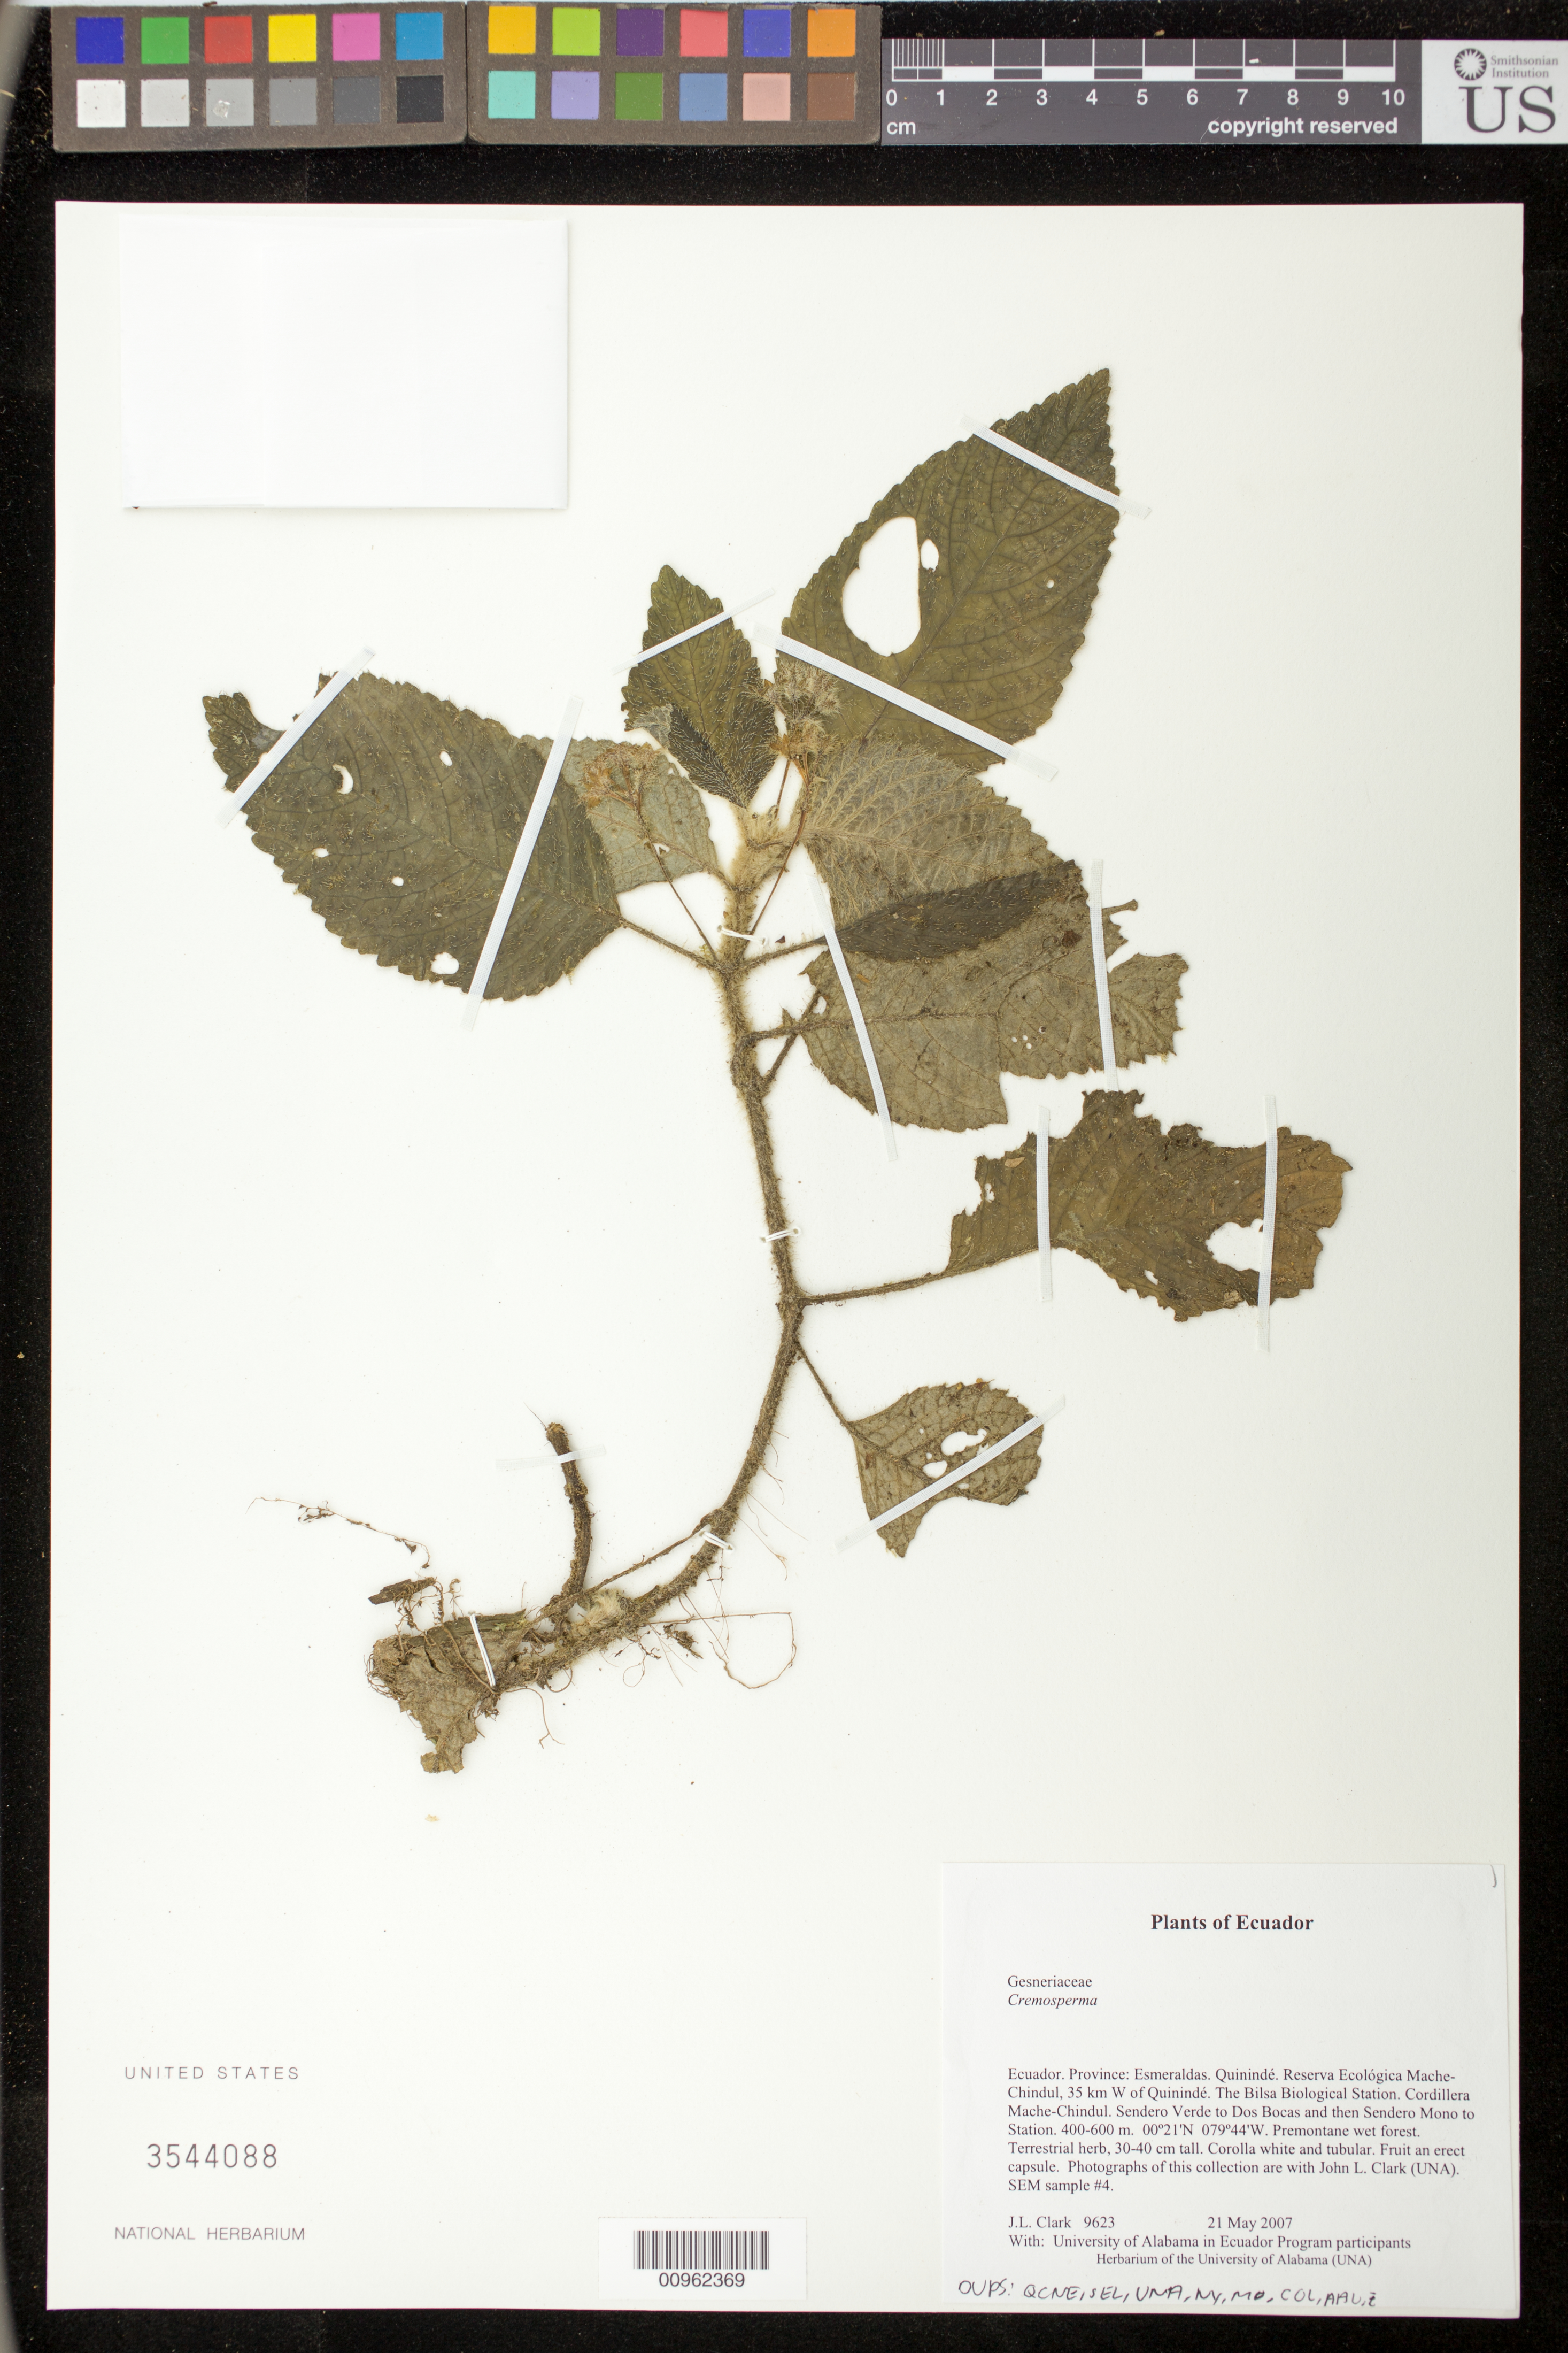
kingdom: Plantae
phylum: Tracheophyta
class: Magnoliopsida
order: Lamiales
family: Gesneriaceae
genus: Cremosperma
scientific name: Cremosperma sp.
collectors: J. L. Clark & University of Alabama in Ecuador Program participants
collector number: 9623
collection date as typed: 21 May 2007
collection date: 2007-05-21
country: Ecuador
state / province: Esmeraldas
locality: Quinindé. Reserva Ecológica Mache-Chindul, 35 km W of Quinindé. The Bilsa Biological Station. Cordillera Mache-Chindul. Sendero Verde to Dos Bocas and then Sendero Mono to Station.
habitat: Premontane wet forest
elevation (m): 400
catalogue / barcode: US 3544088